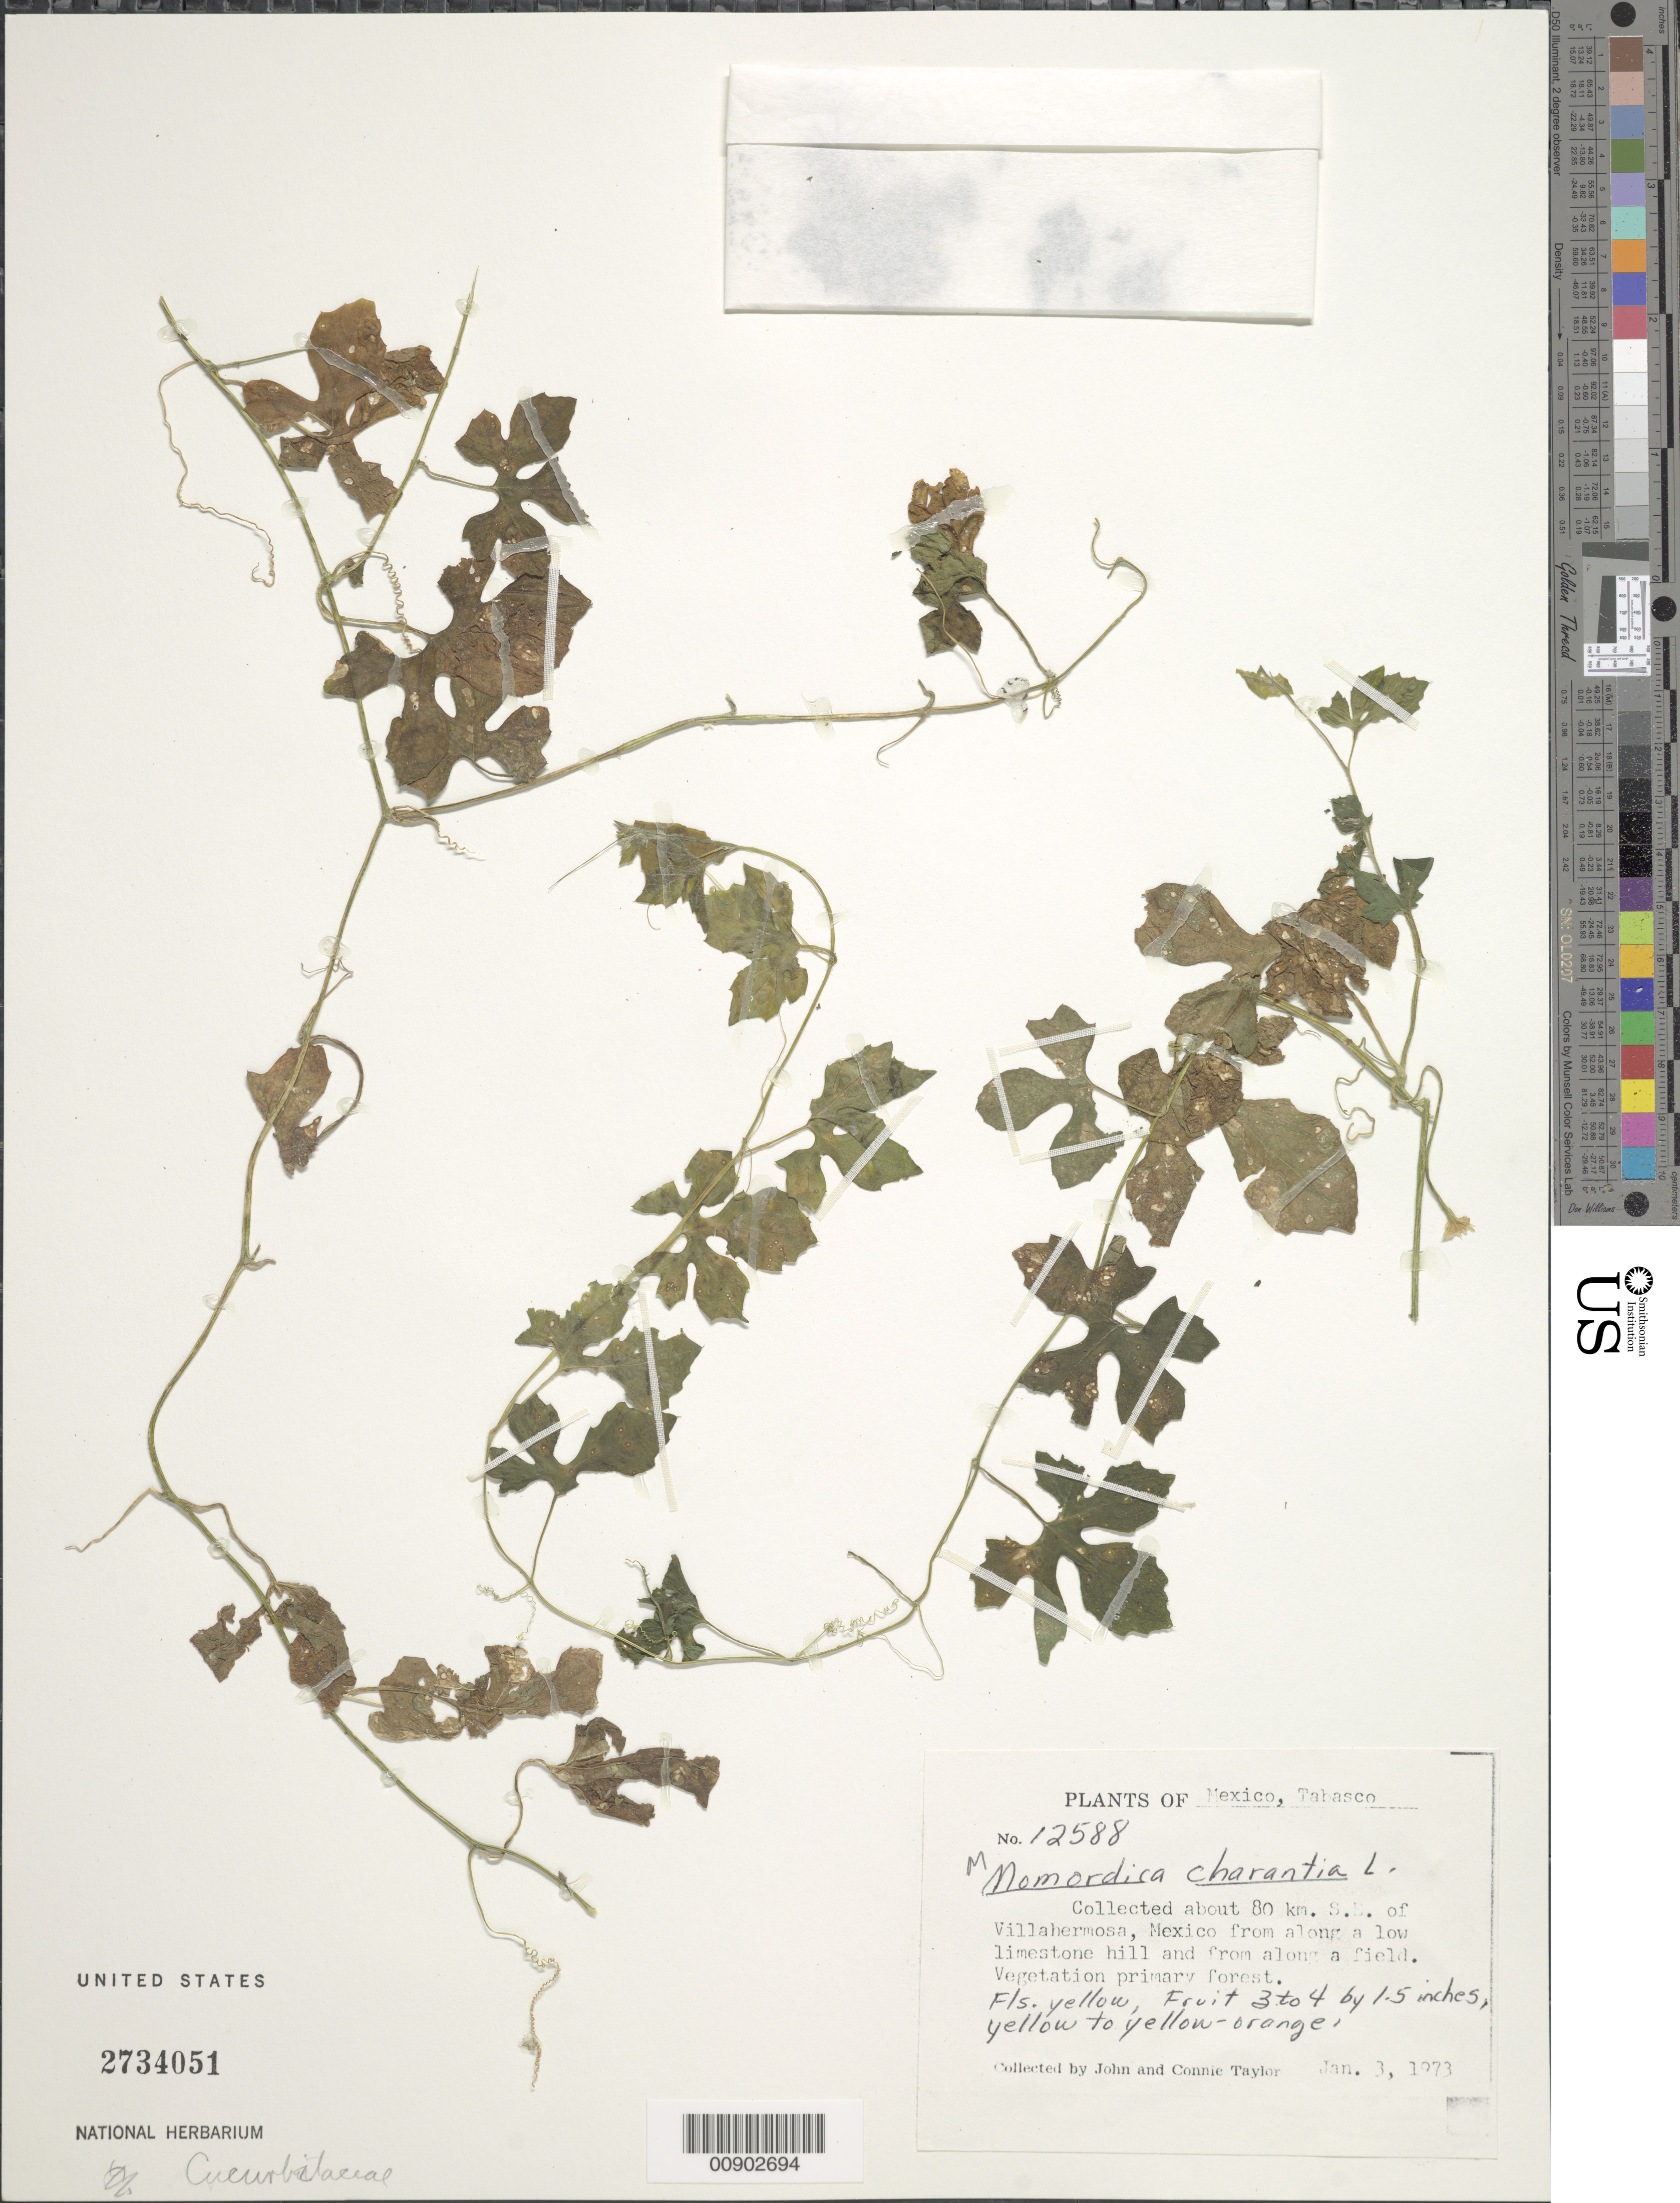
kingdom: Plantae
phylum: Tracheophyta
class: Magnoliopsida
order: Cucurbitales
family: Cucurbitaceae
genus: Momordica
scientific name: Momordica charantia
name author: L.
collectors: J. Taylor & C. Taylor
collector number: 12588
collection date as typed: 03 Jan 1973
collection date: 1973-01-03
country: Mexico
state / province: Tabasco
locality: About 80 km. SE of Villahermosa, Tabasco.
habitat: From along a low limestone hill amd from along a field. Vegetation primary forest.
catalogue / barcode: US 2734051